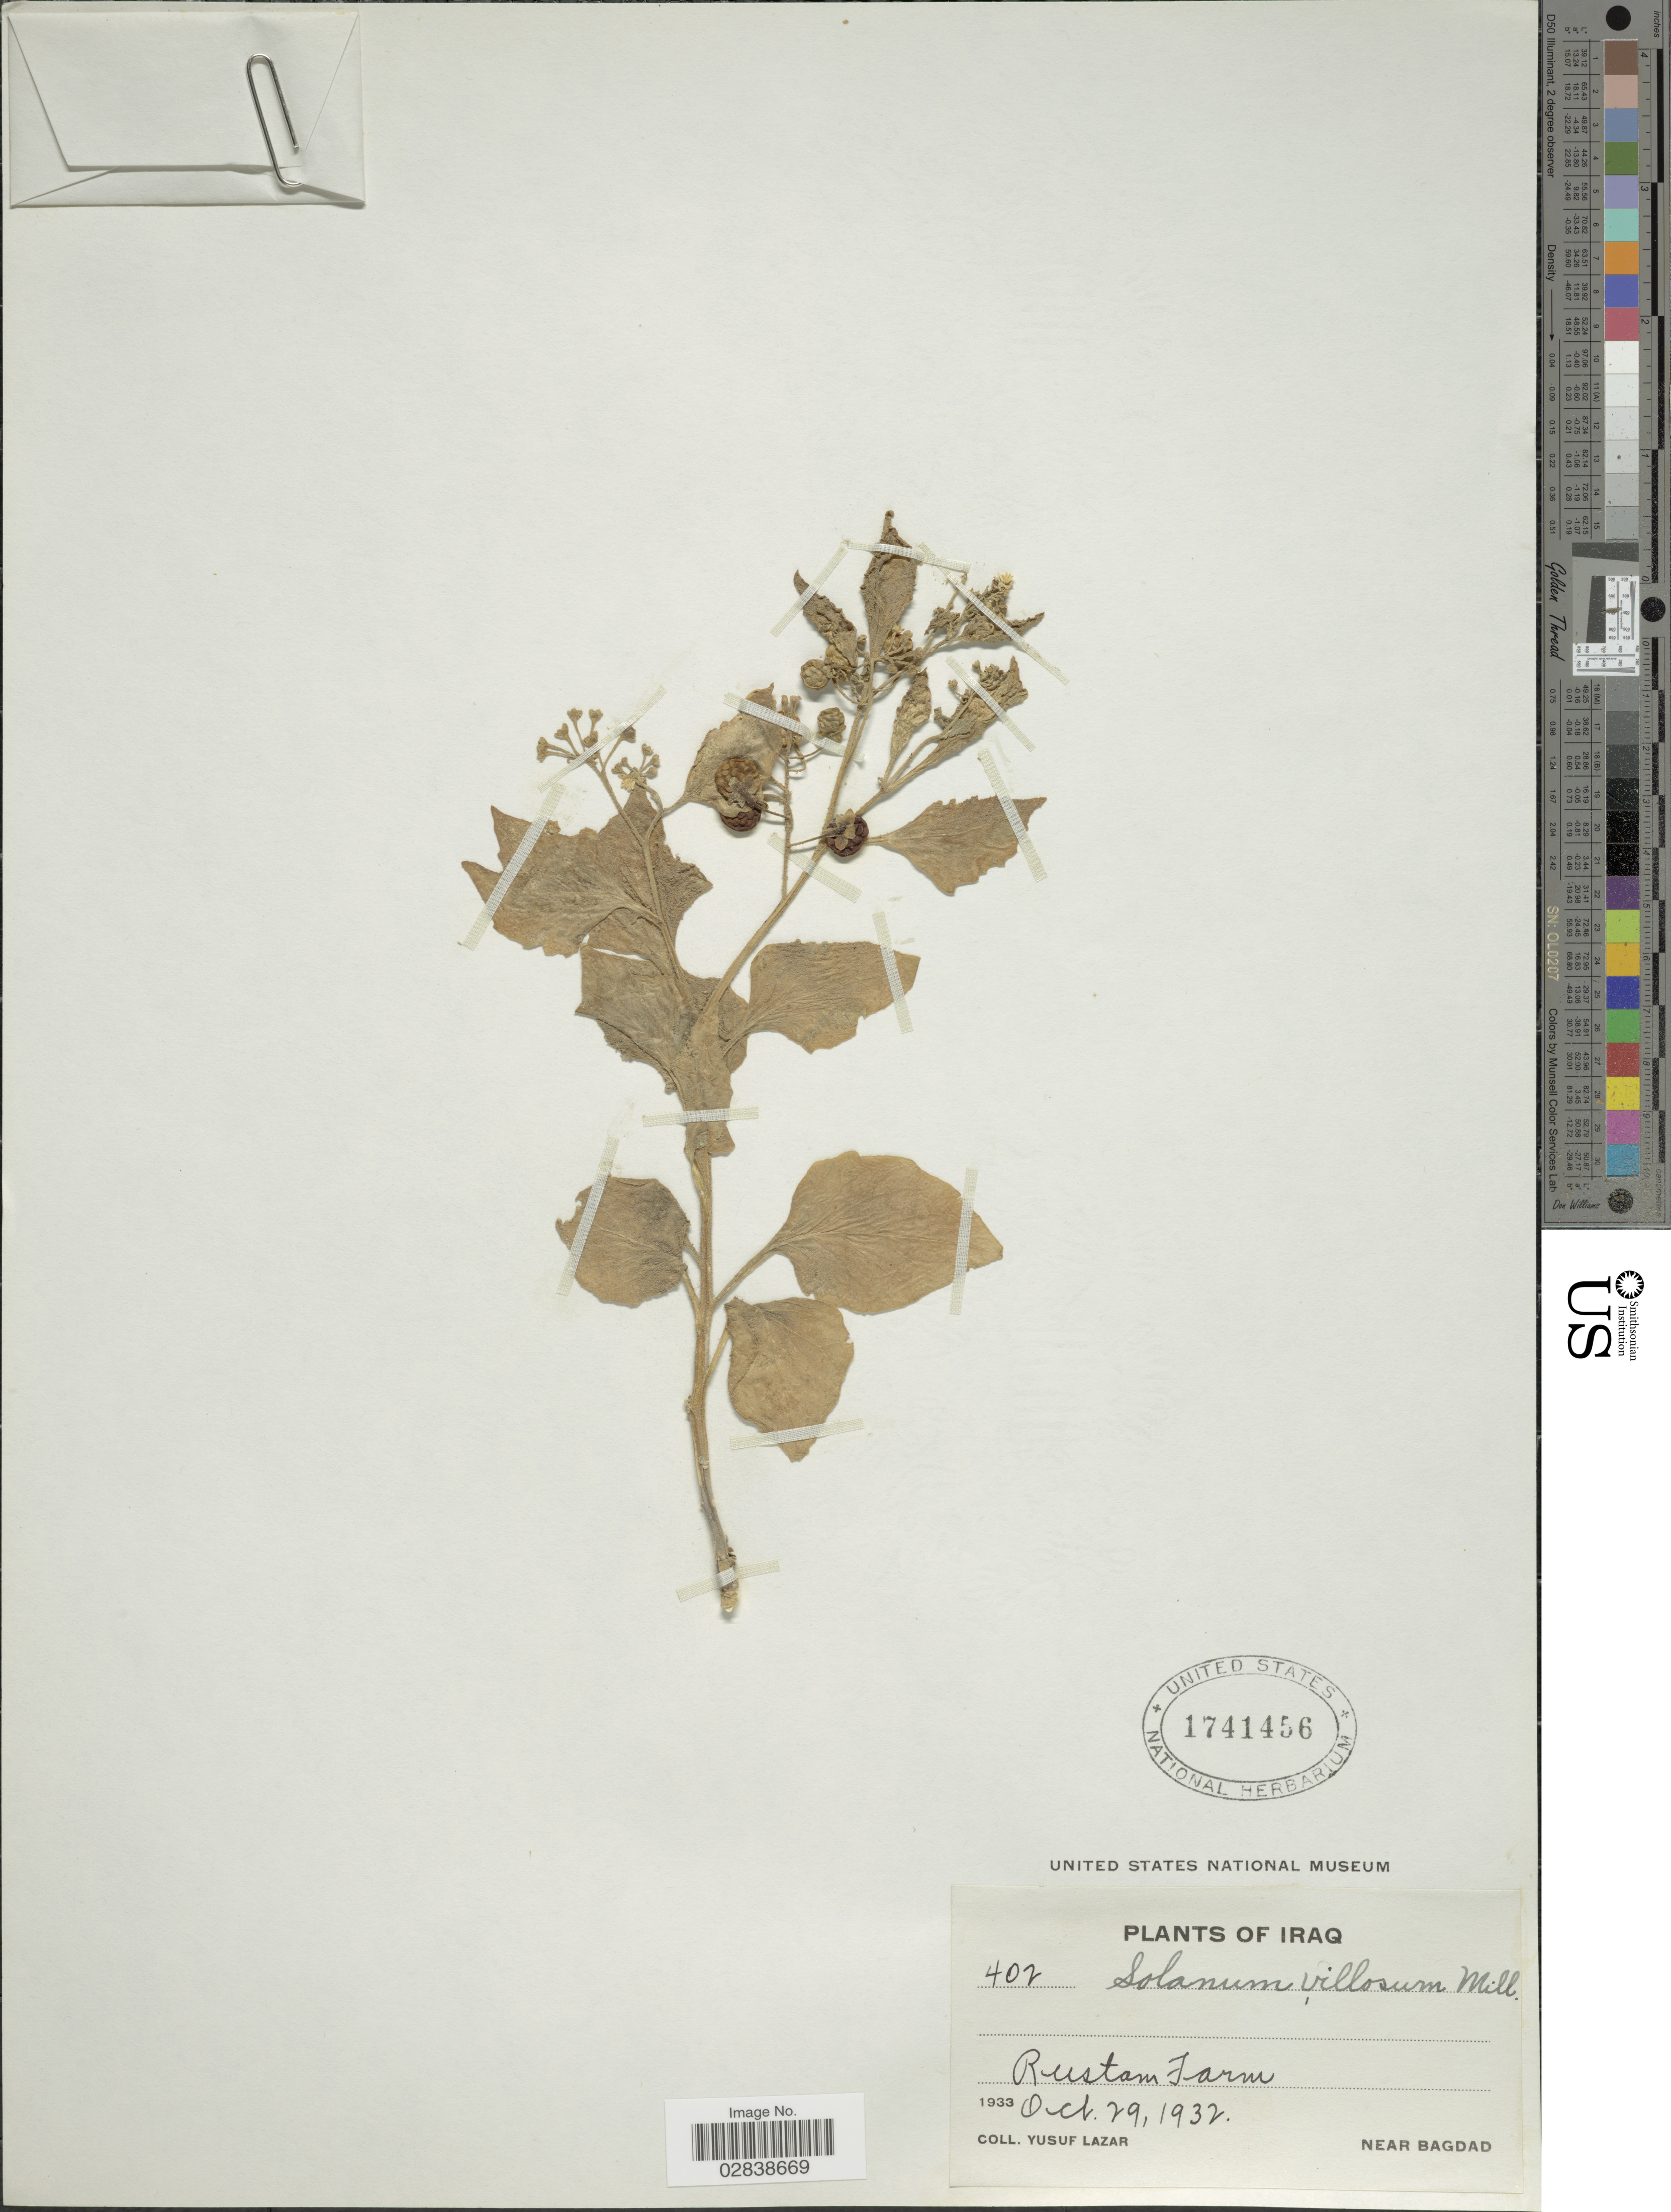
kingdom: Plantae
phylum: Tracheophyta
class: Magnoliopsida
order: Solanales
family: Solanaceae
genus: Solanum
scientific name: Solanum villosum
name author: Mill.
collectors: Y. Lazar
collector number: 402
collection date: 1932-10-29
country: Iraq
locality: Rustam Farm, near Bagdad.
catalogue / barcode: US 1741456